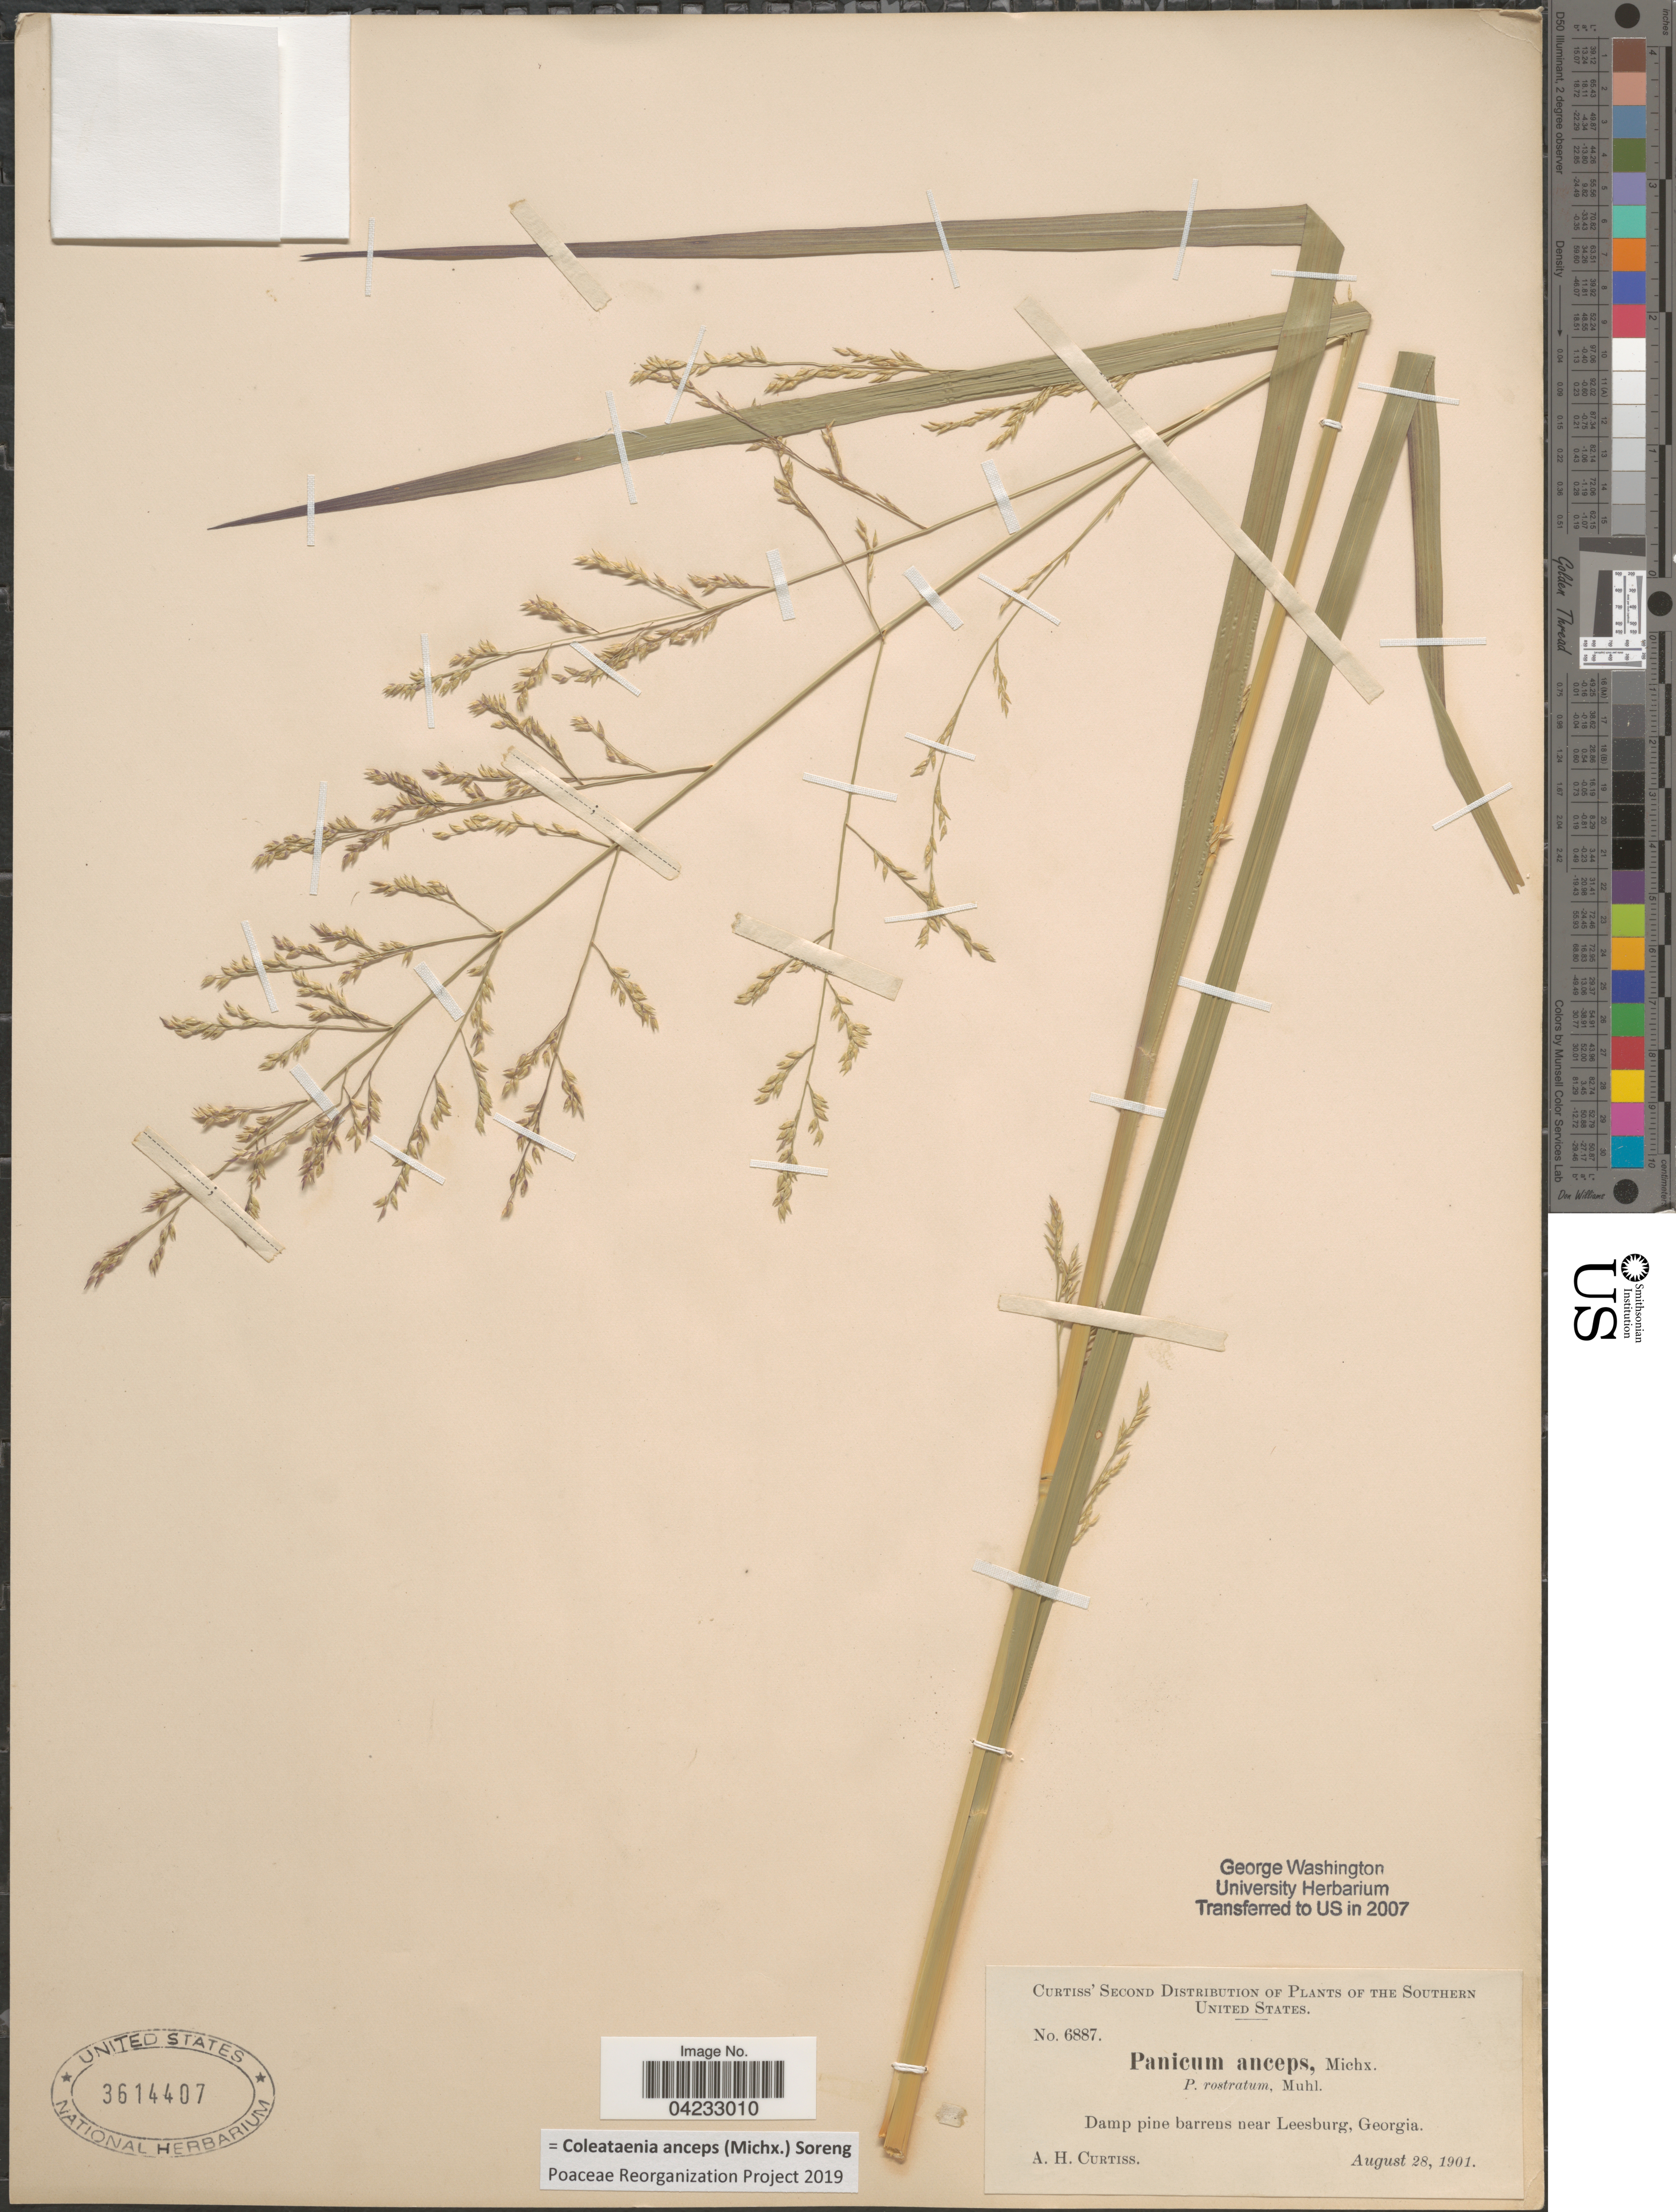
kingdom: Plantae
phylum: Tracheophyta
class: Liliopsida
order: Poales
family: Poaceae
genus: Coleataenia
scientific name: Coleataenia anceps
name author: (Michx.) Soreng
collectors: A. H. Curtiss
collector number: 6887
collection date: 1901-08-28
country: United States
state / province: Georgia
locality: The Southern United States. Near Leesburg.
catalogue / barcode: US 3614407